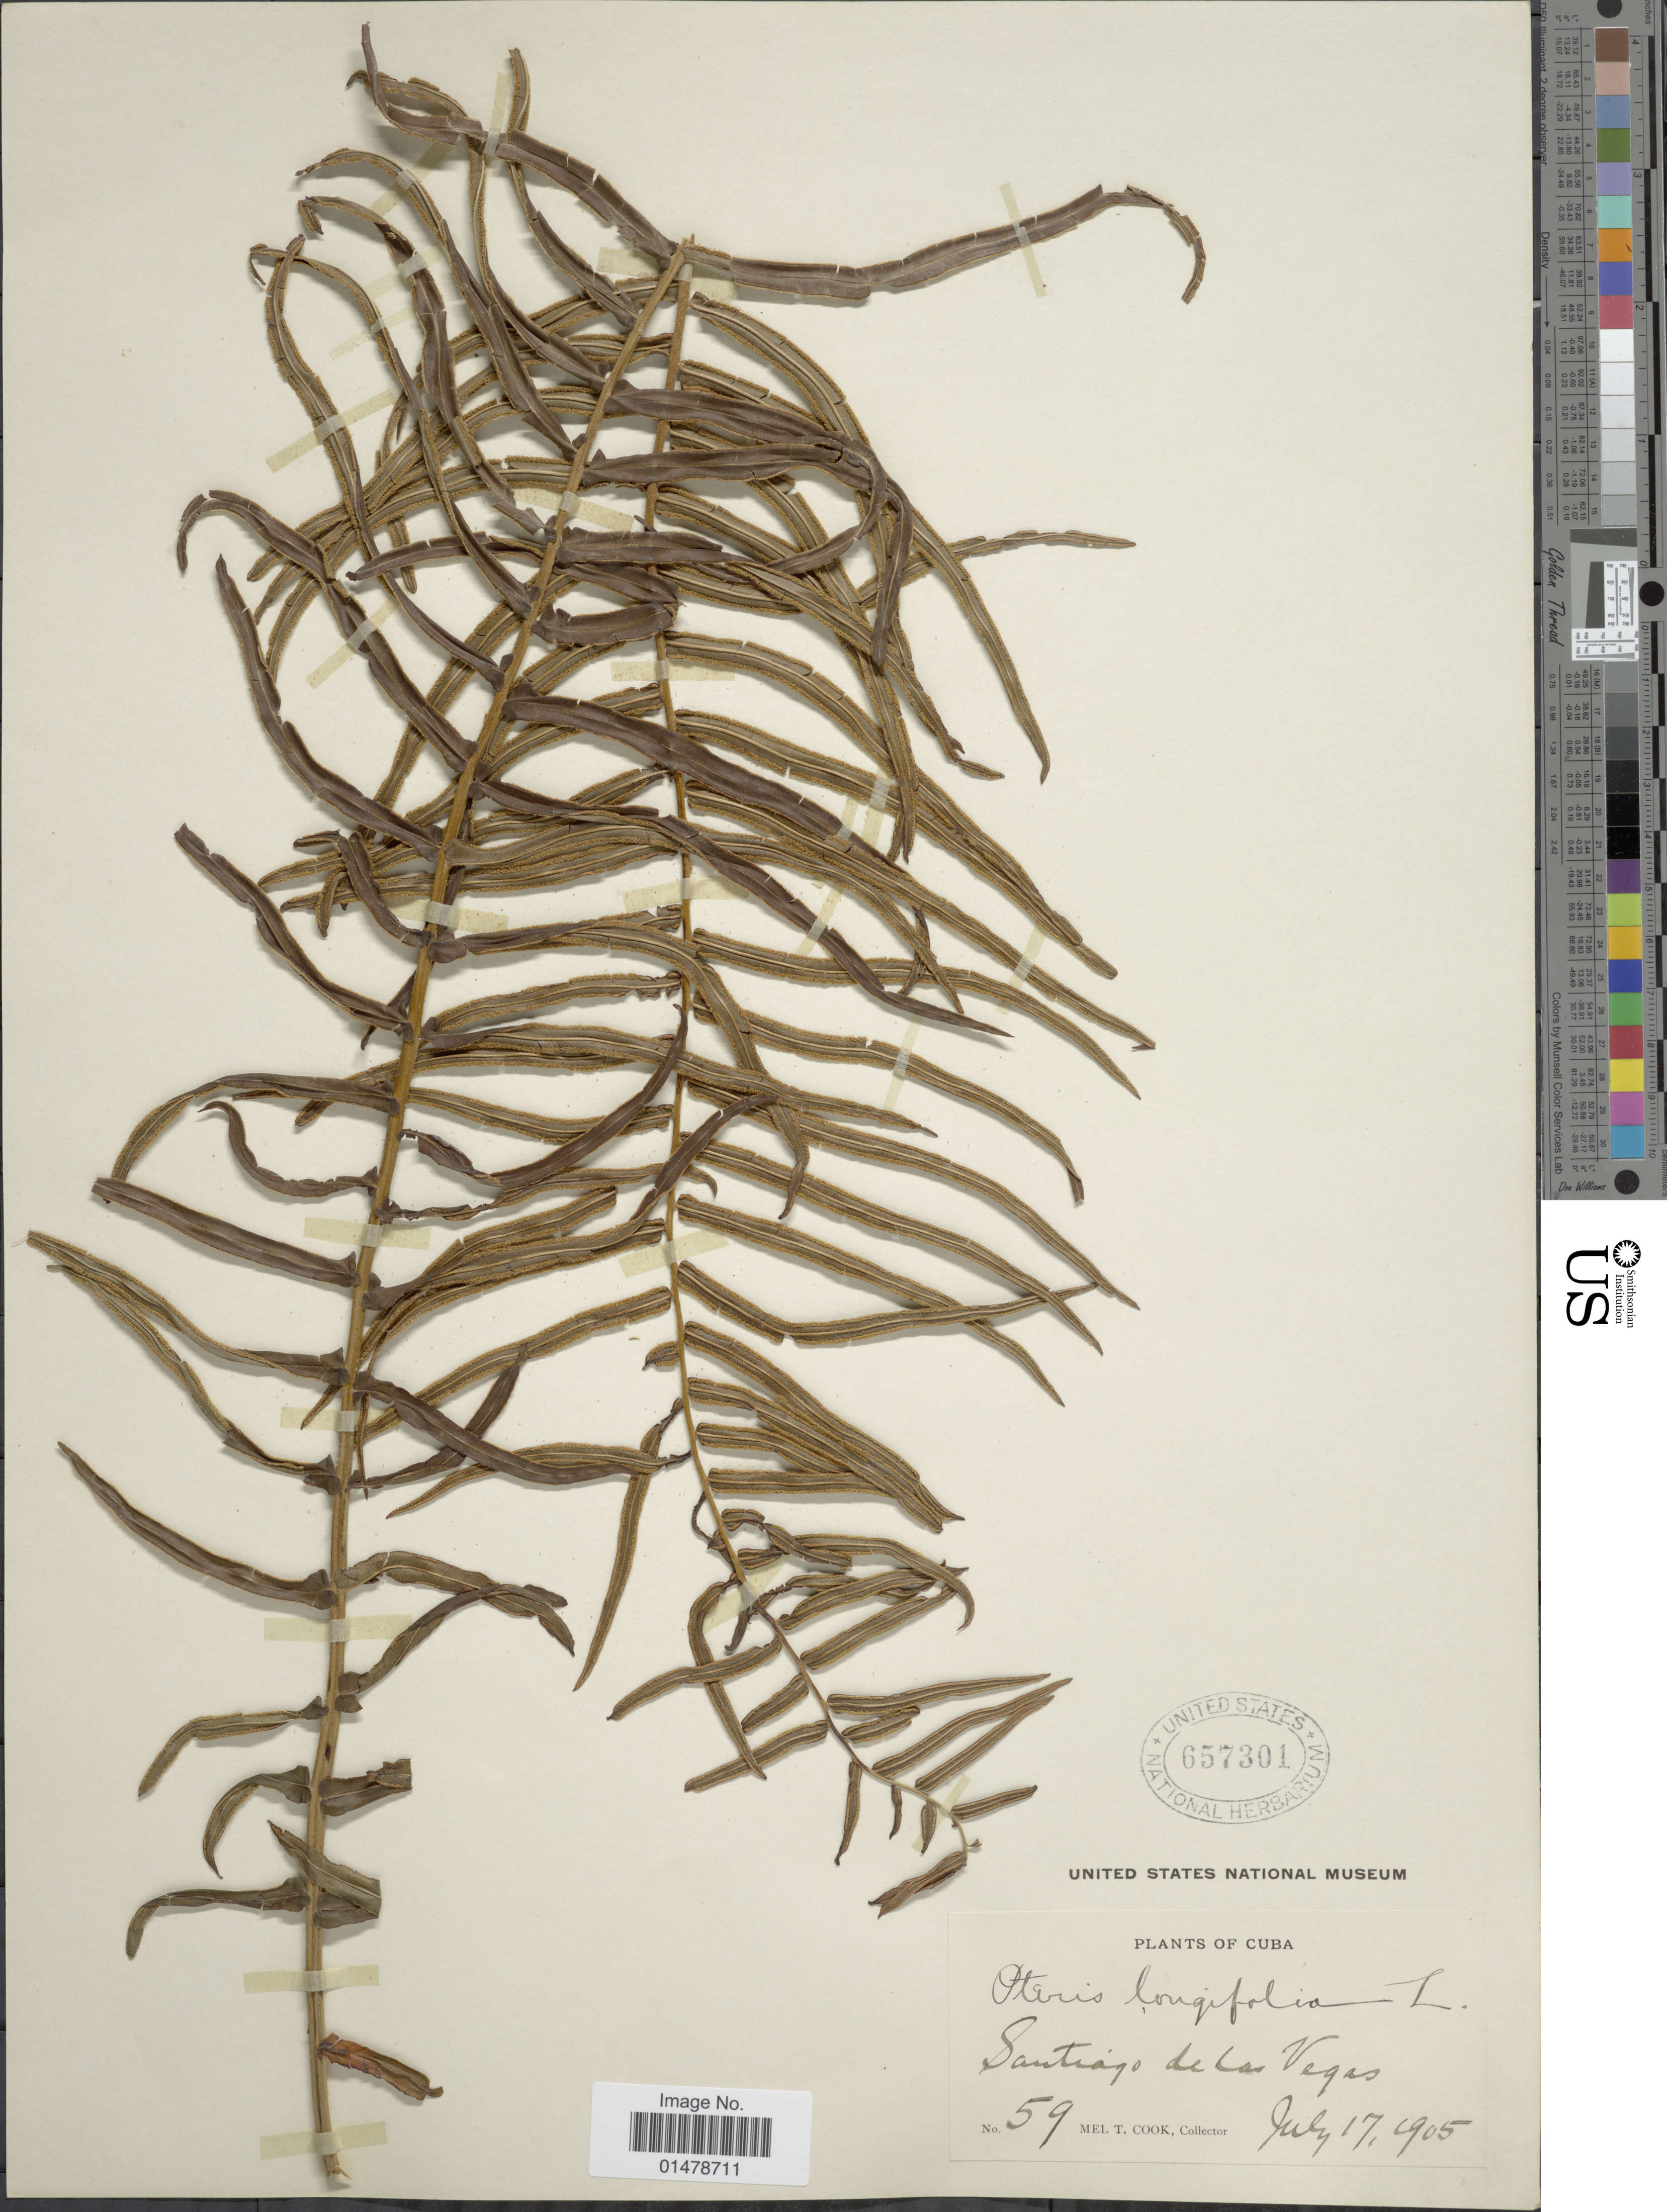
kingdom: Plantae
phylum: Tracheophyta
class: Polypodiopsida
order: Polypodiales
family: Pteridaceae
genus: Pteris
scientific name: Pteris longifolia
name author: L.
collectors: M. T. Cook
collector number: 59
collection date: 1905-07-17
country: Cuba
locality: Santiago de las Vegas.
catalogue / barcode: US 657301